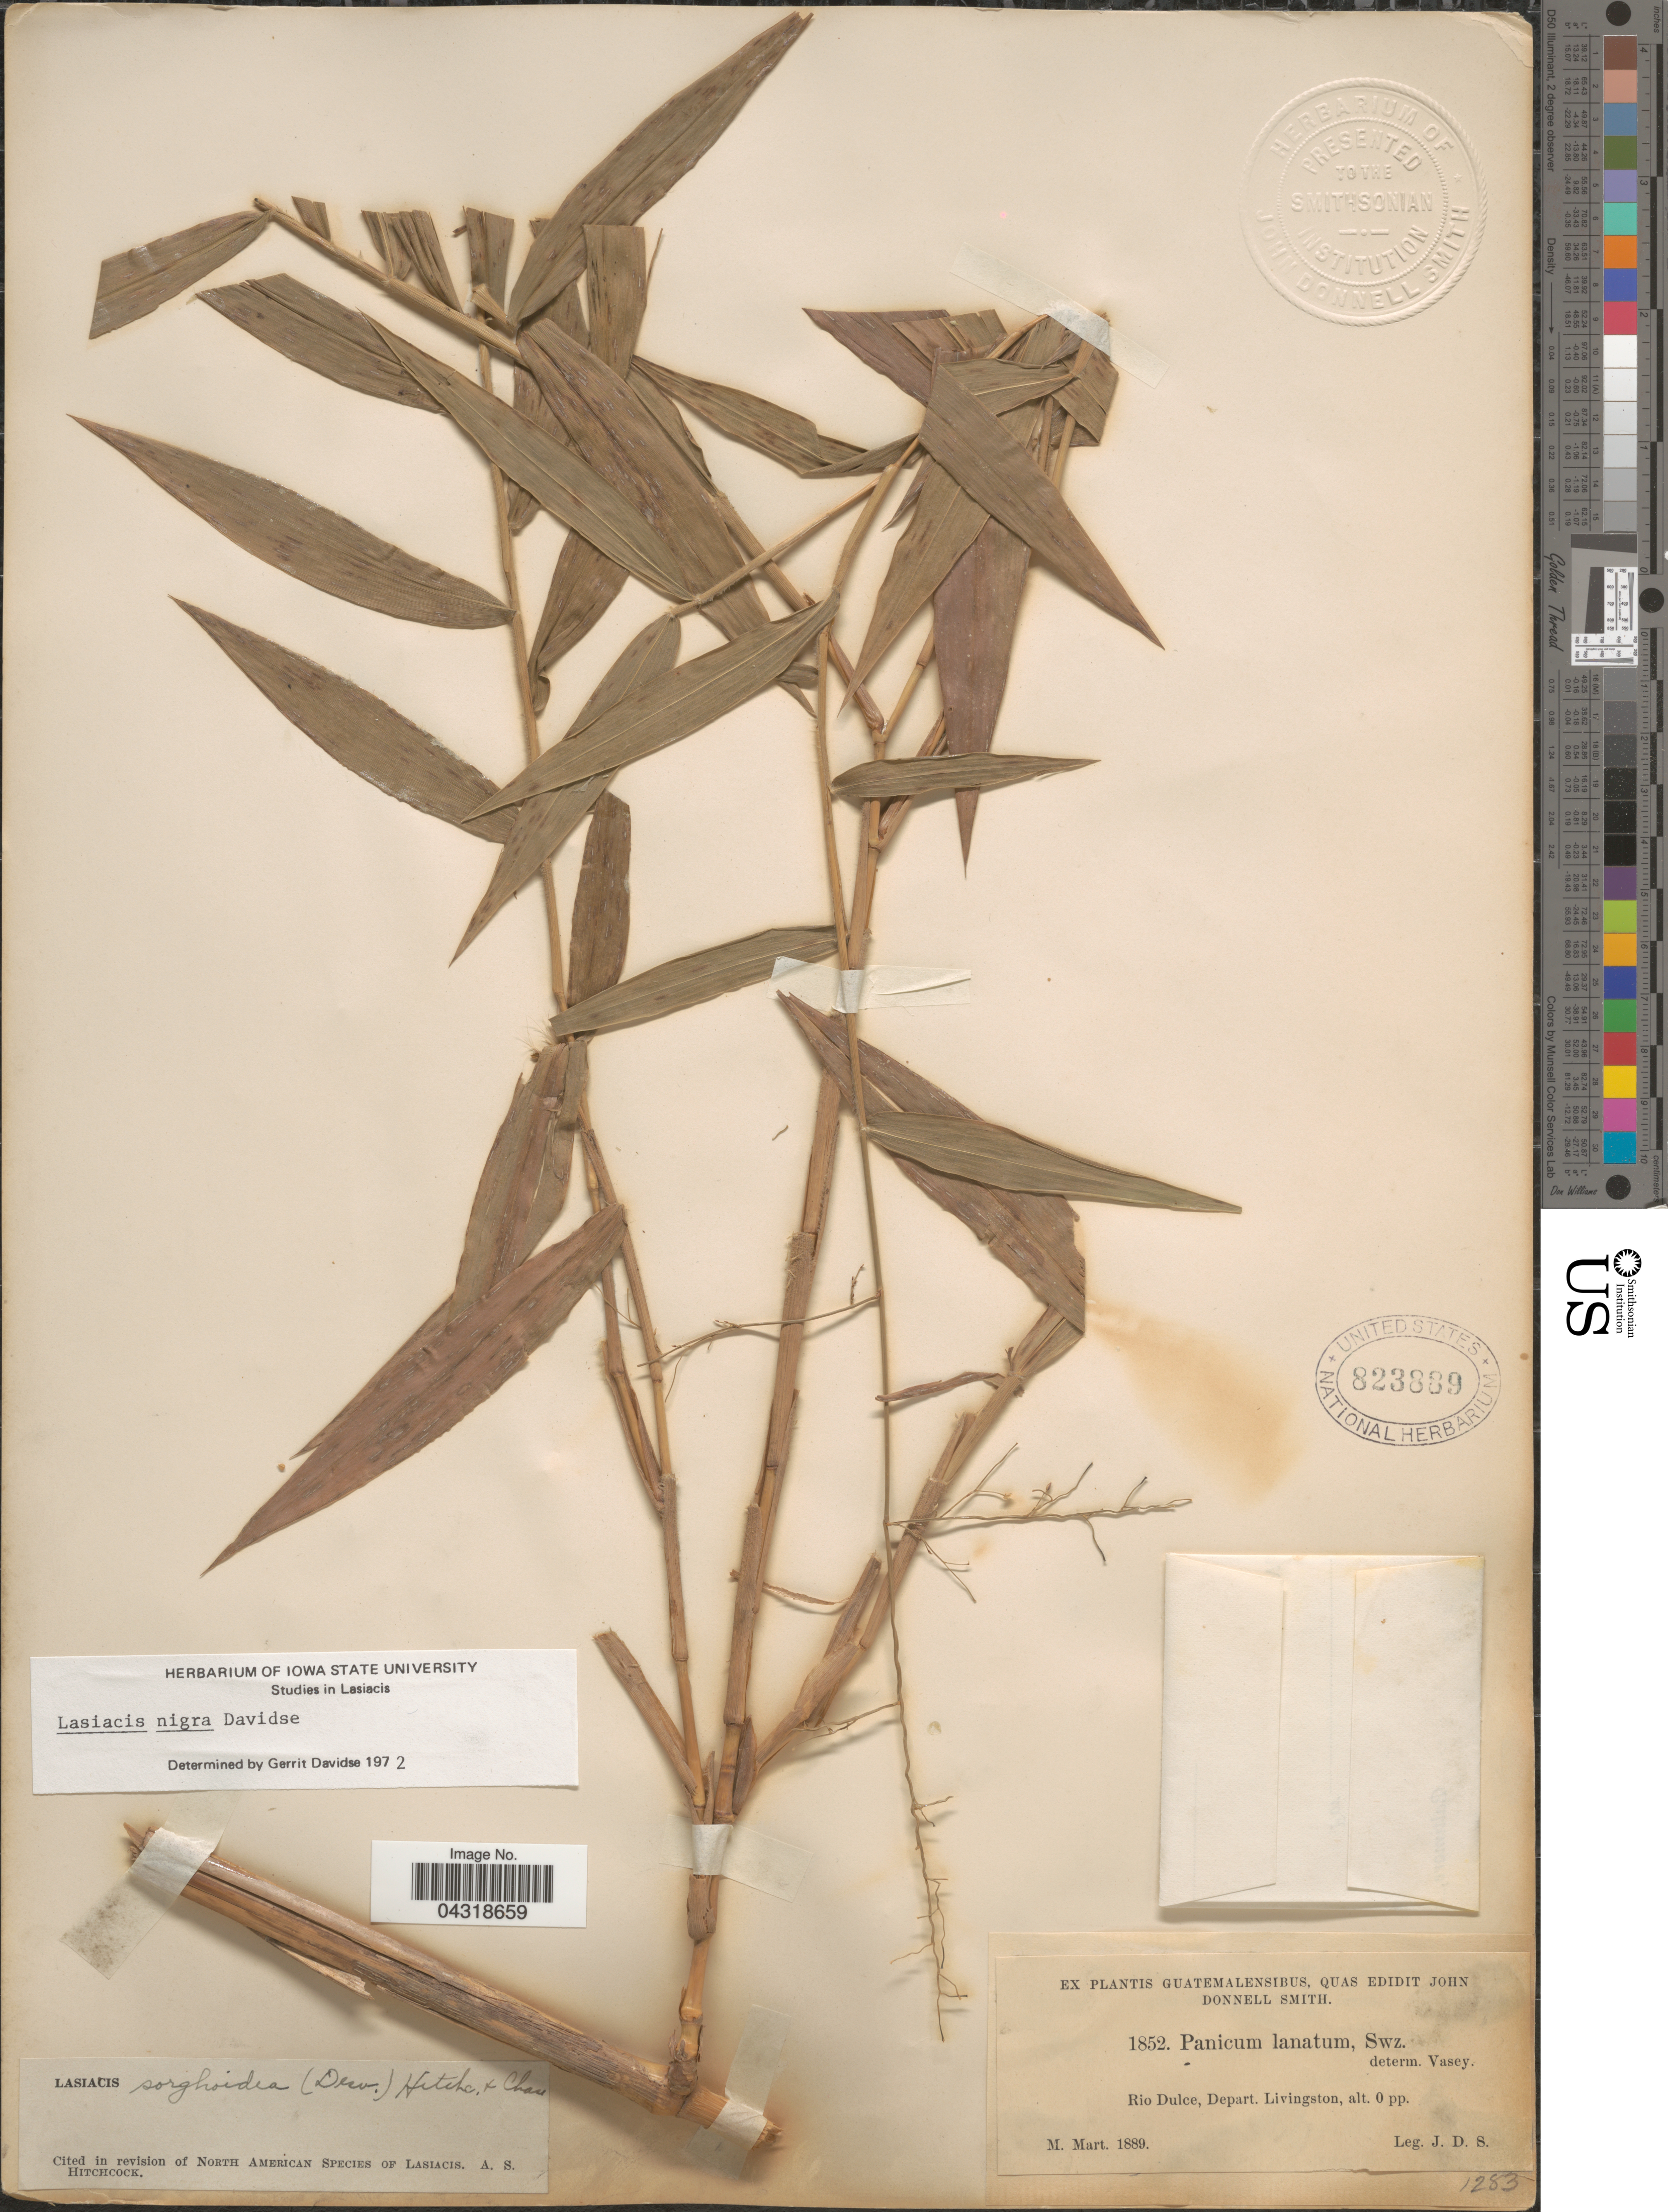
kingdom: Plantae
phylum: Tracheophyta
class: Liliopsida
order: Poales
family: Poaceae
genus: Lasiacis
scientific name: Lasiacis nigra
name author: Davidse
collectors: J. Donnell Smith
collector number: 1852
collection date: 1889-03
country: Guatemala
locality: Rio Dulce, Depart. Livingston.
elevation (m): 0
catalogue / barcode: US 823889